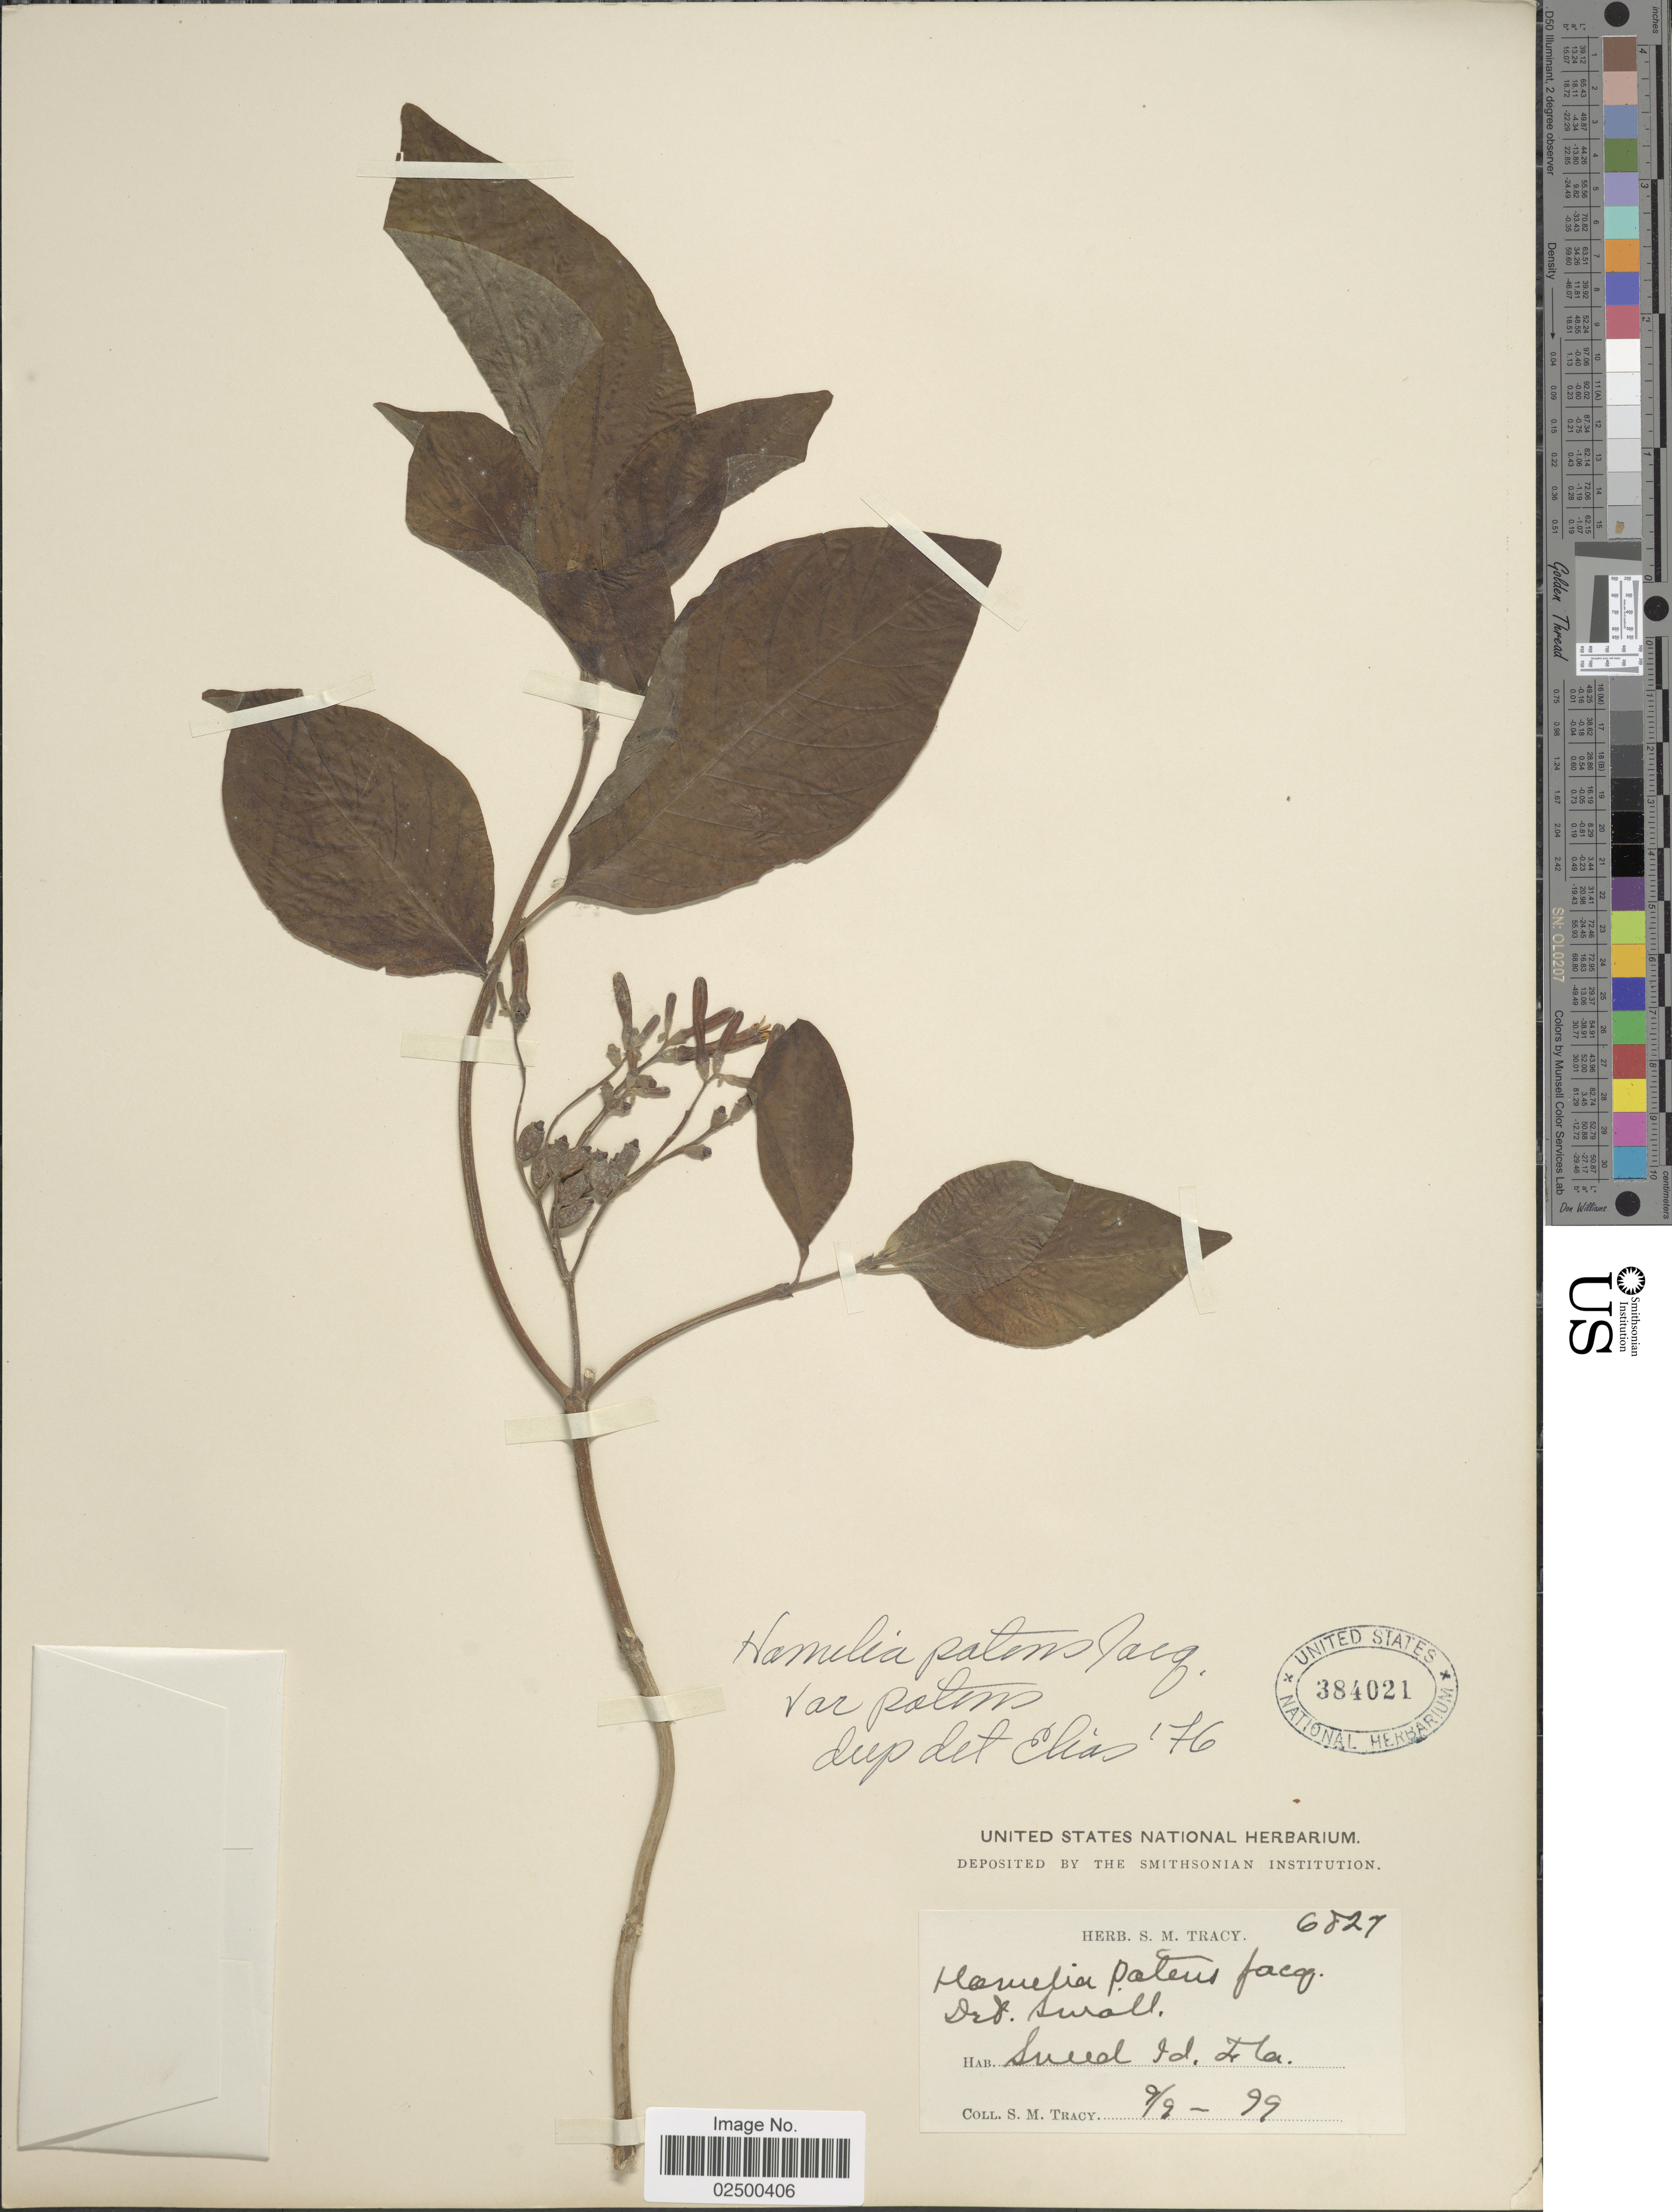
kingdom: Plantae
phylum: Tracheophyta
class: Magnoliopsida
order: Gentianales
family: Rubiaceae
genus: Hamelia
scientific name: Hamelia patens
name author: Jacq.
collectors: S. M. Tracy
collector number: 6827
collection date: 1899-09-09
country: United States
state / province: Florida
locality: Sneed Id.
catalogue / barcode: US 384021